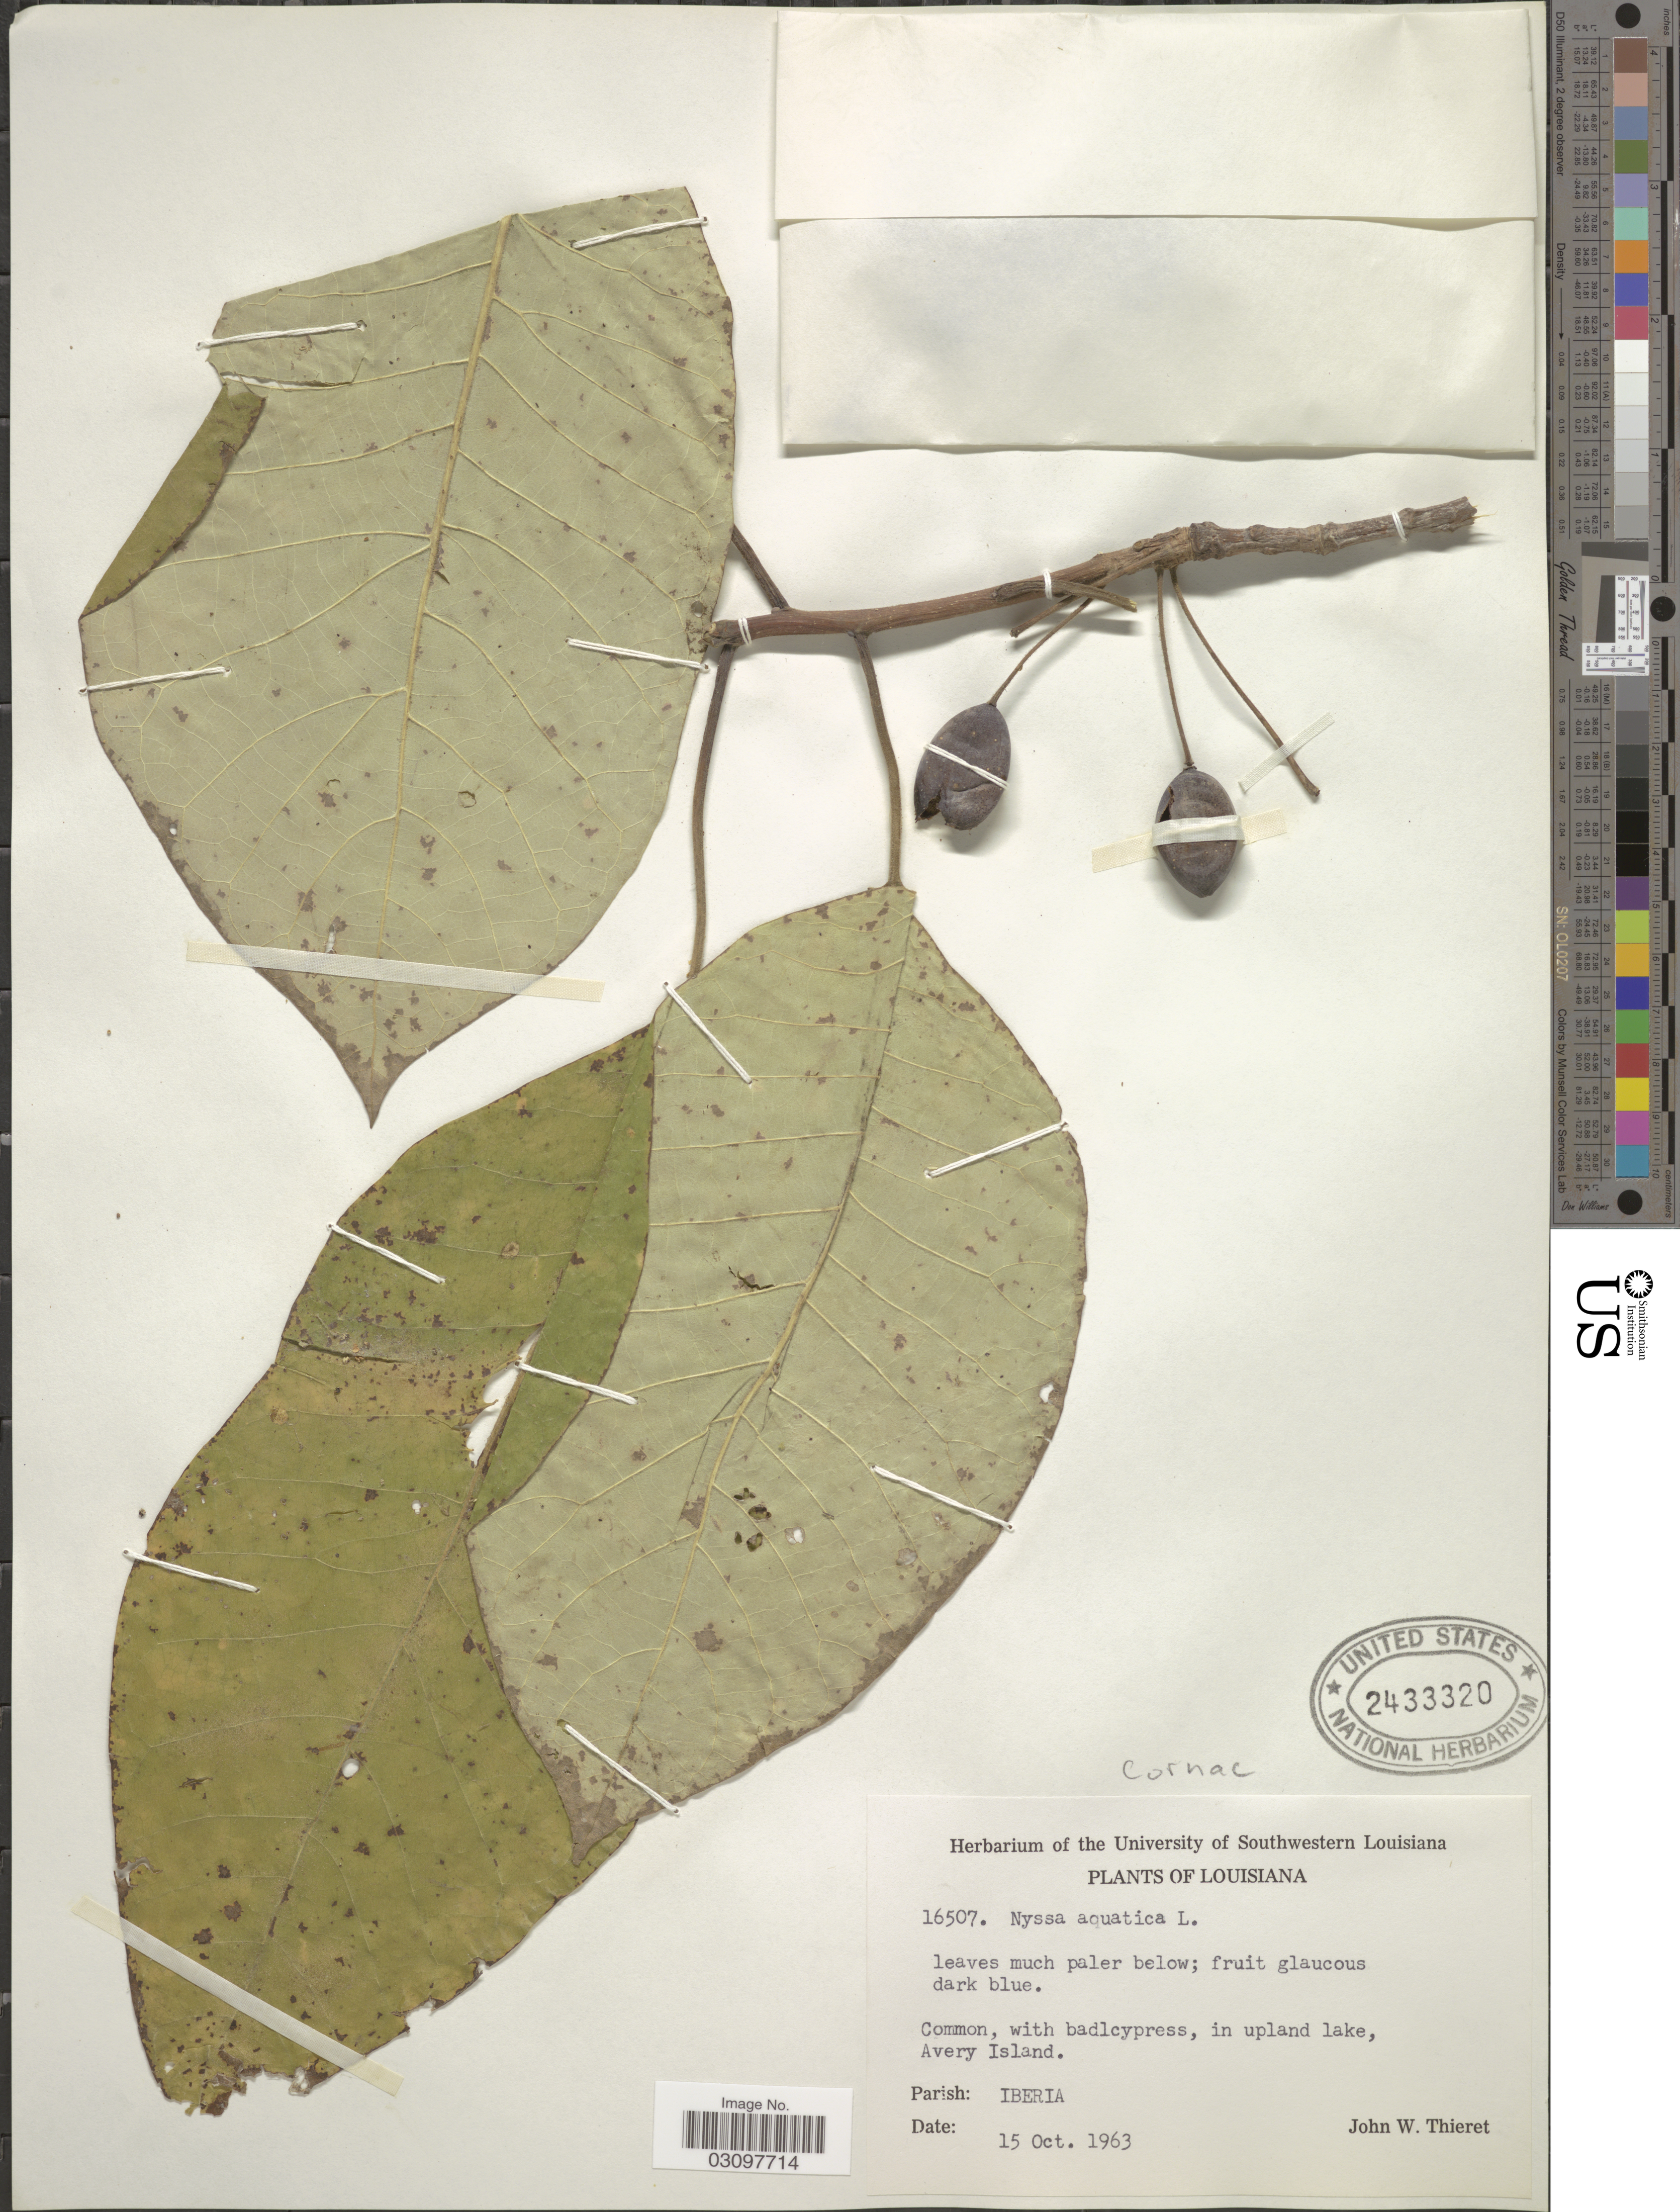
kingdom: Plantae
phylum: Tracheophyta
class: Magnoliopsida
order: Cornales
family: Nyssaceae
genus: Nyssa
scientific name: Nyssa aquatica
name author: L.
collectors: J. W. Thieret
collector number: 16507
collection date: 1963-10-15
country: United States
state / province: Louisiana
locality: In upland lake, Avery Island. Parish: Iberia.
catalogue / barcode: US 2433320